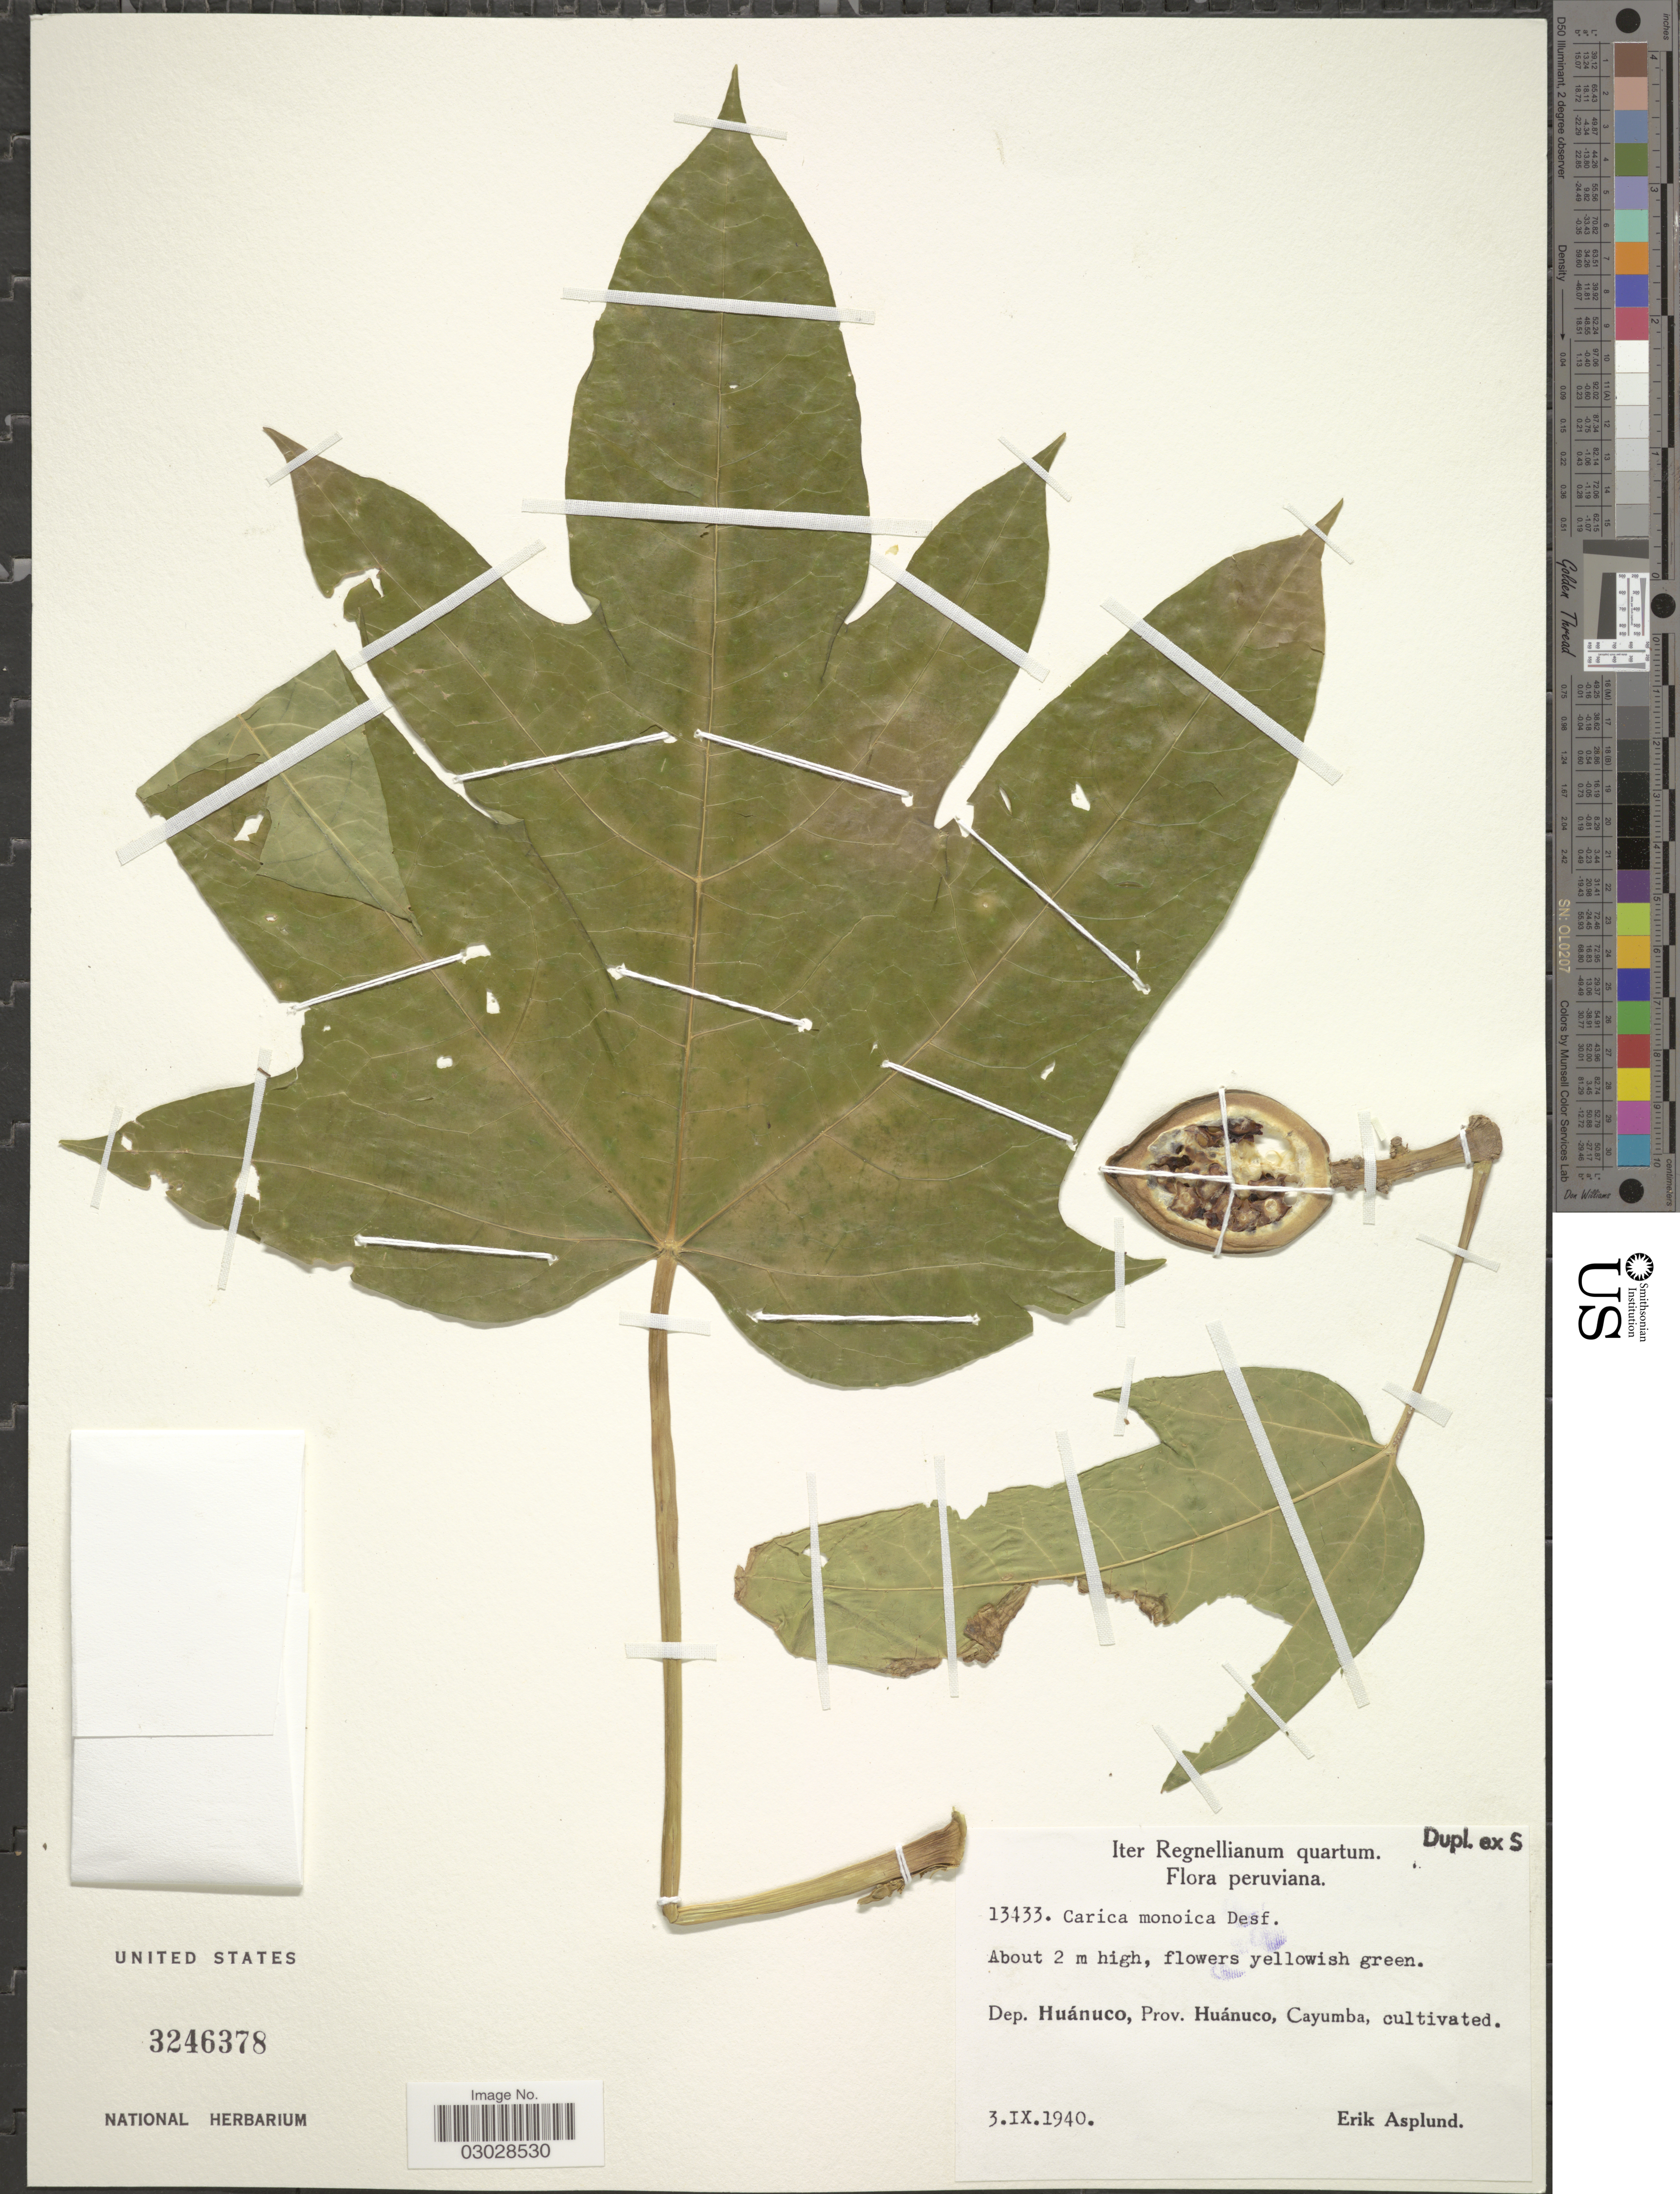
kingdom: Plantae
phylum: Tracheophyta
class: Magnoliopsida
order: Brassicales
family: Caricaceae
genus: Vasconcellea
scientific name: Vasconcellea monoica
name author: (Desf.) A. DC.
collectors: E. Asplund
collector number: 13433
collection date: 1940-09-03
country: Peru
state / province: Huánuco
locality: Dept. Huánuco, Prov. Huánuco, Cayumba.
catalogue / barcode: US 3246378